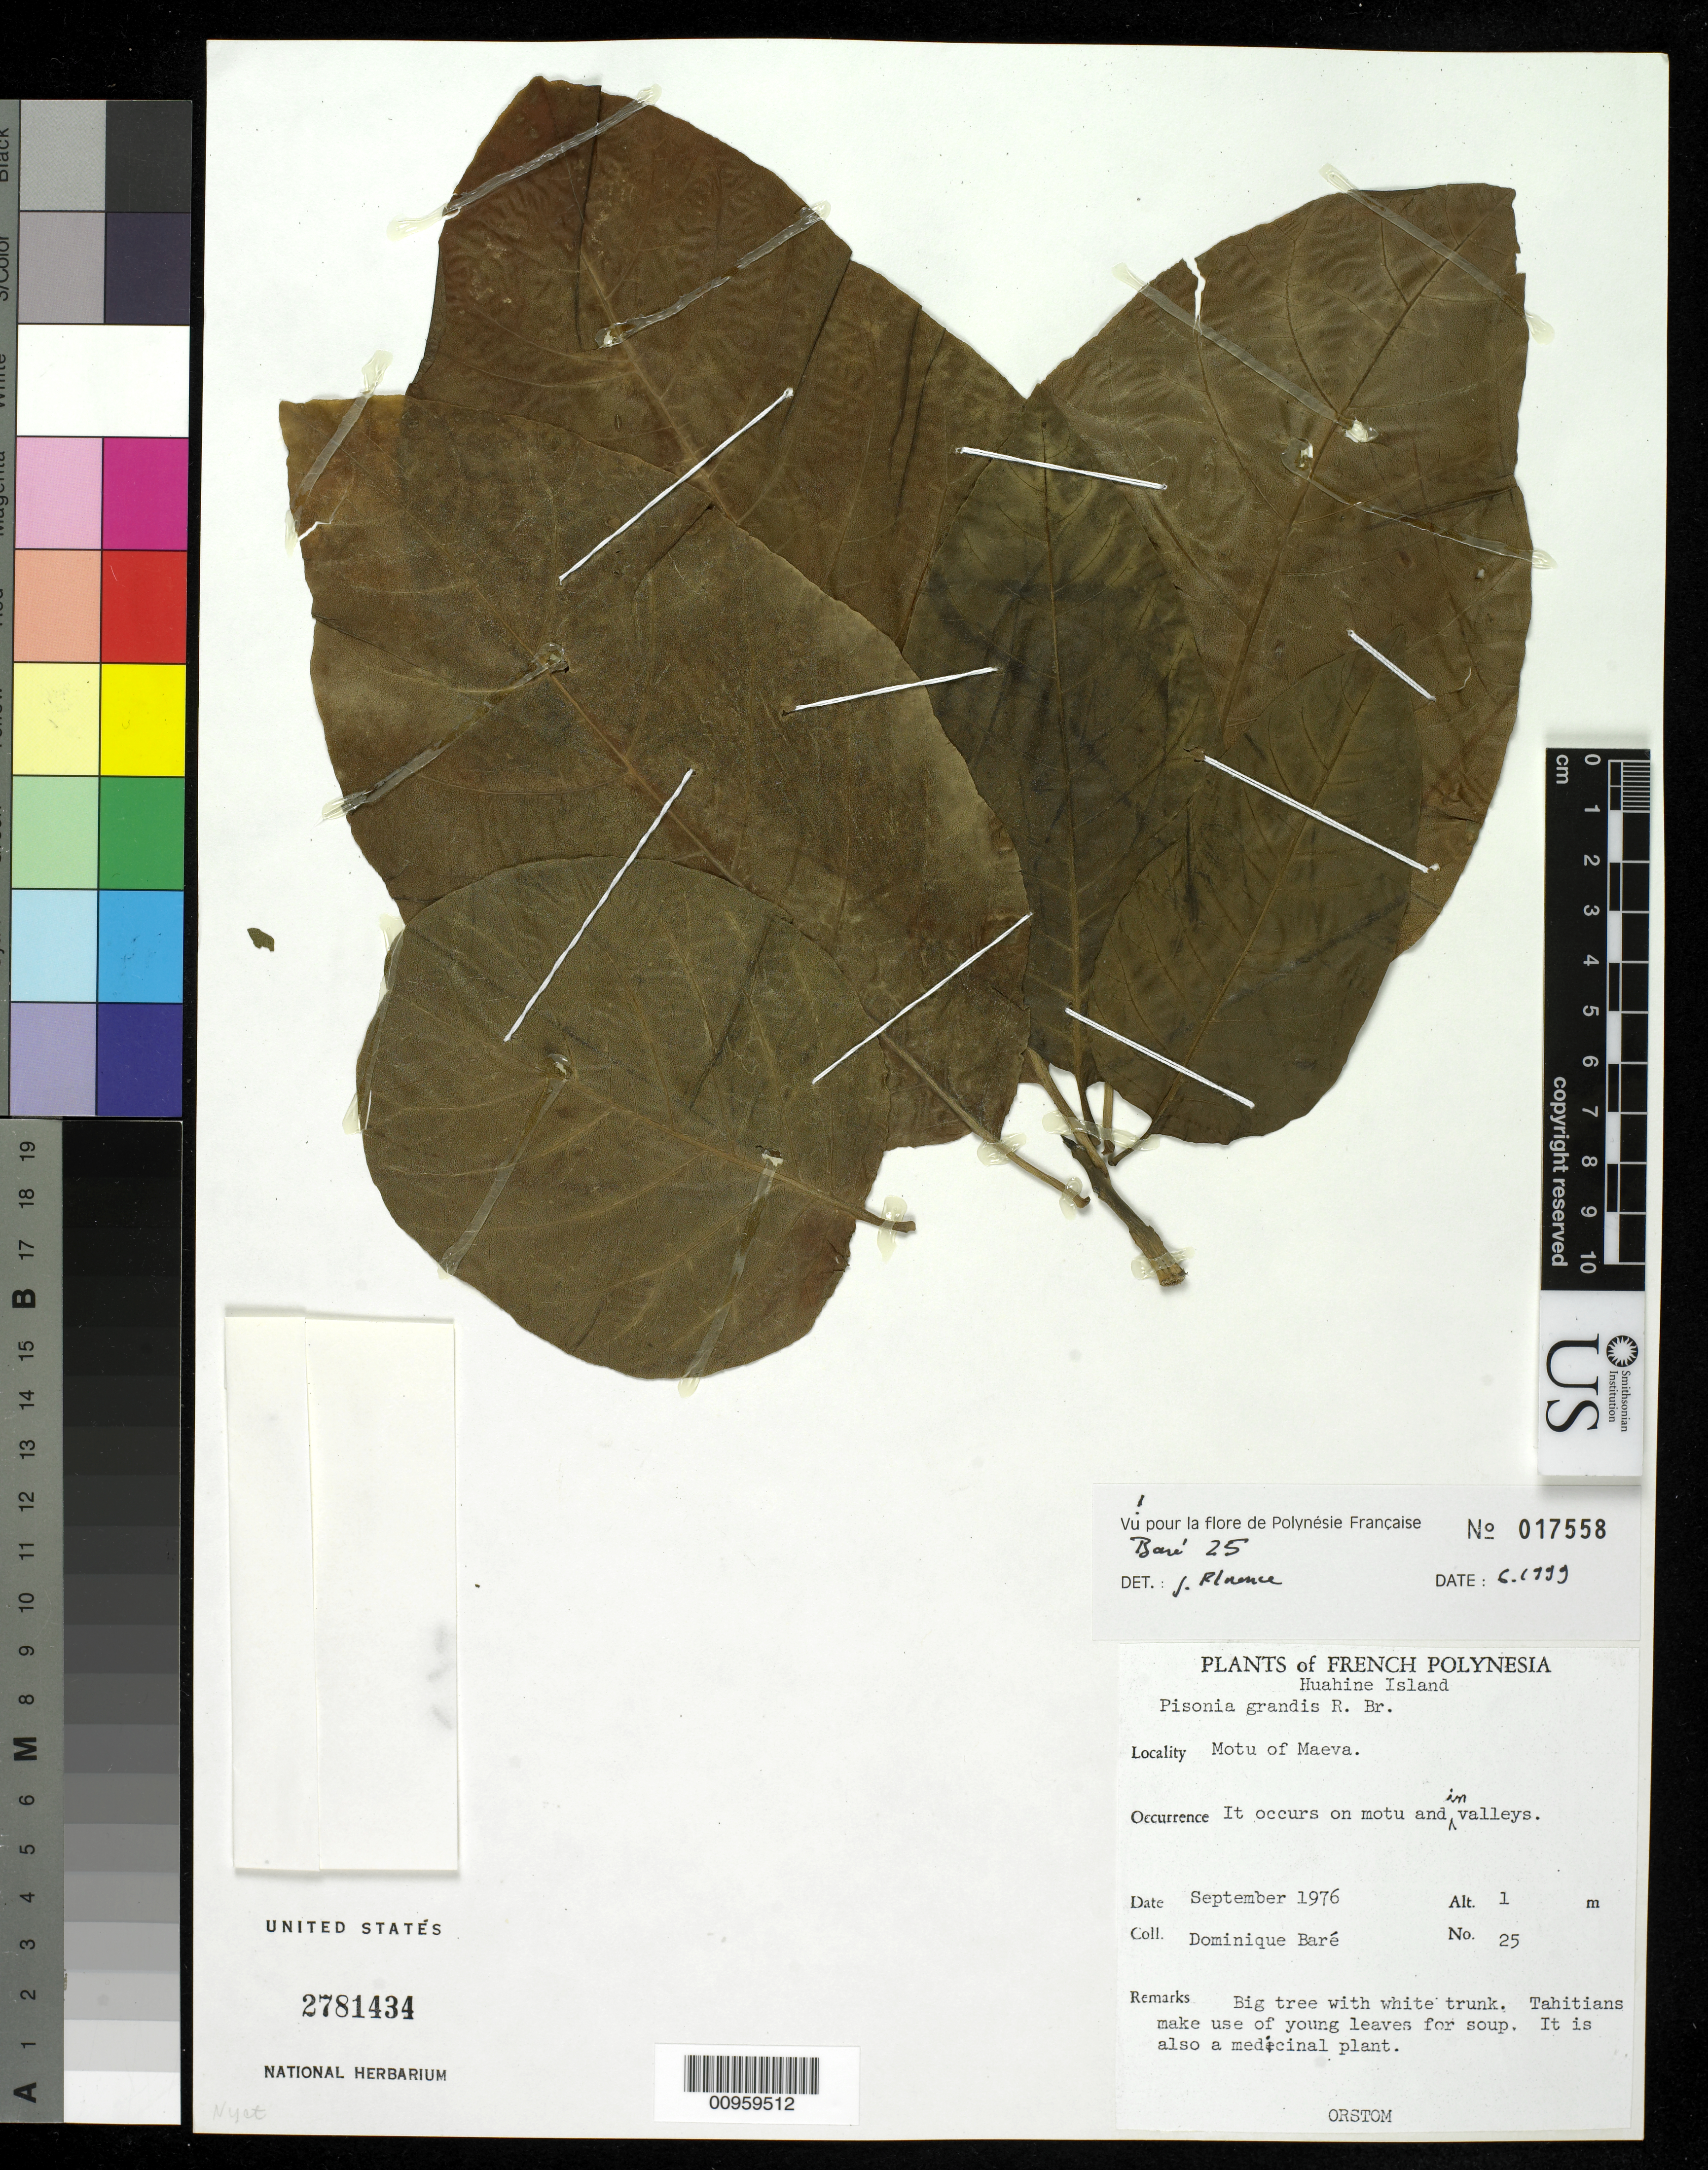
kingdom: Plantae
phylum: Tracheophyta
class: Magnoliopsida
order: Caryophyllales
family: Nyctaginaceae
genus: Pisonia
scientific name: Pisonia grandis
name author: R. Br.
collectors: D. Baré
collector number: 25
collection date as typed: Sep 1976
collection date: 1976-09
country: French Polynesia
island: Huahine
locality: Motu of Maeva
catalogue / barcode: US 2781434